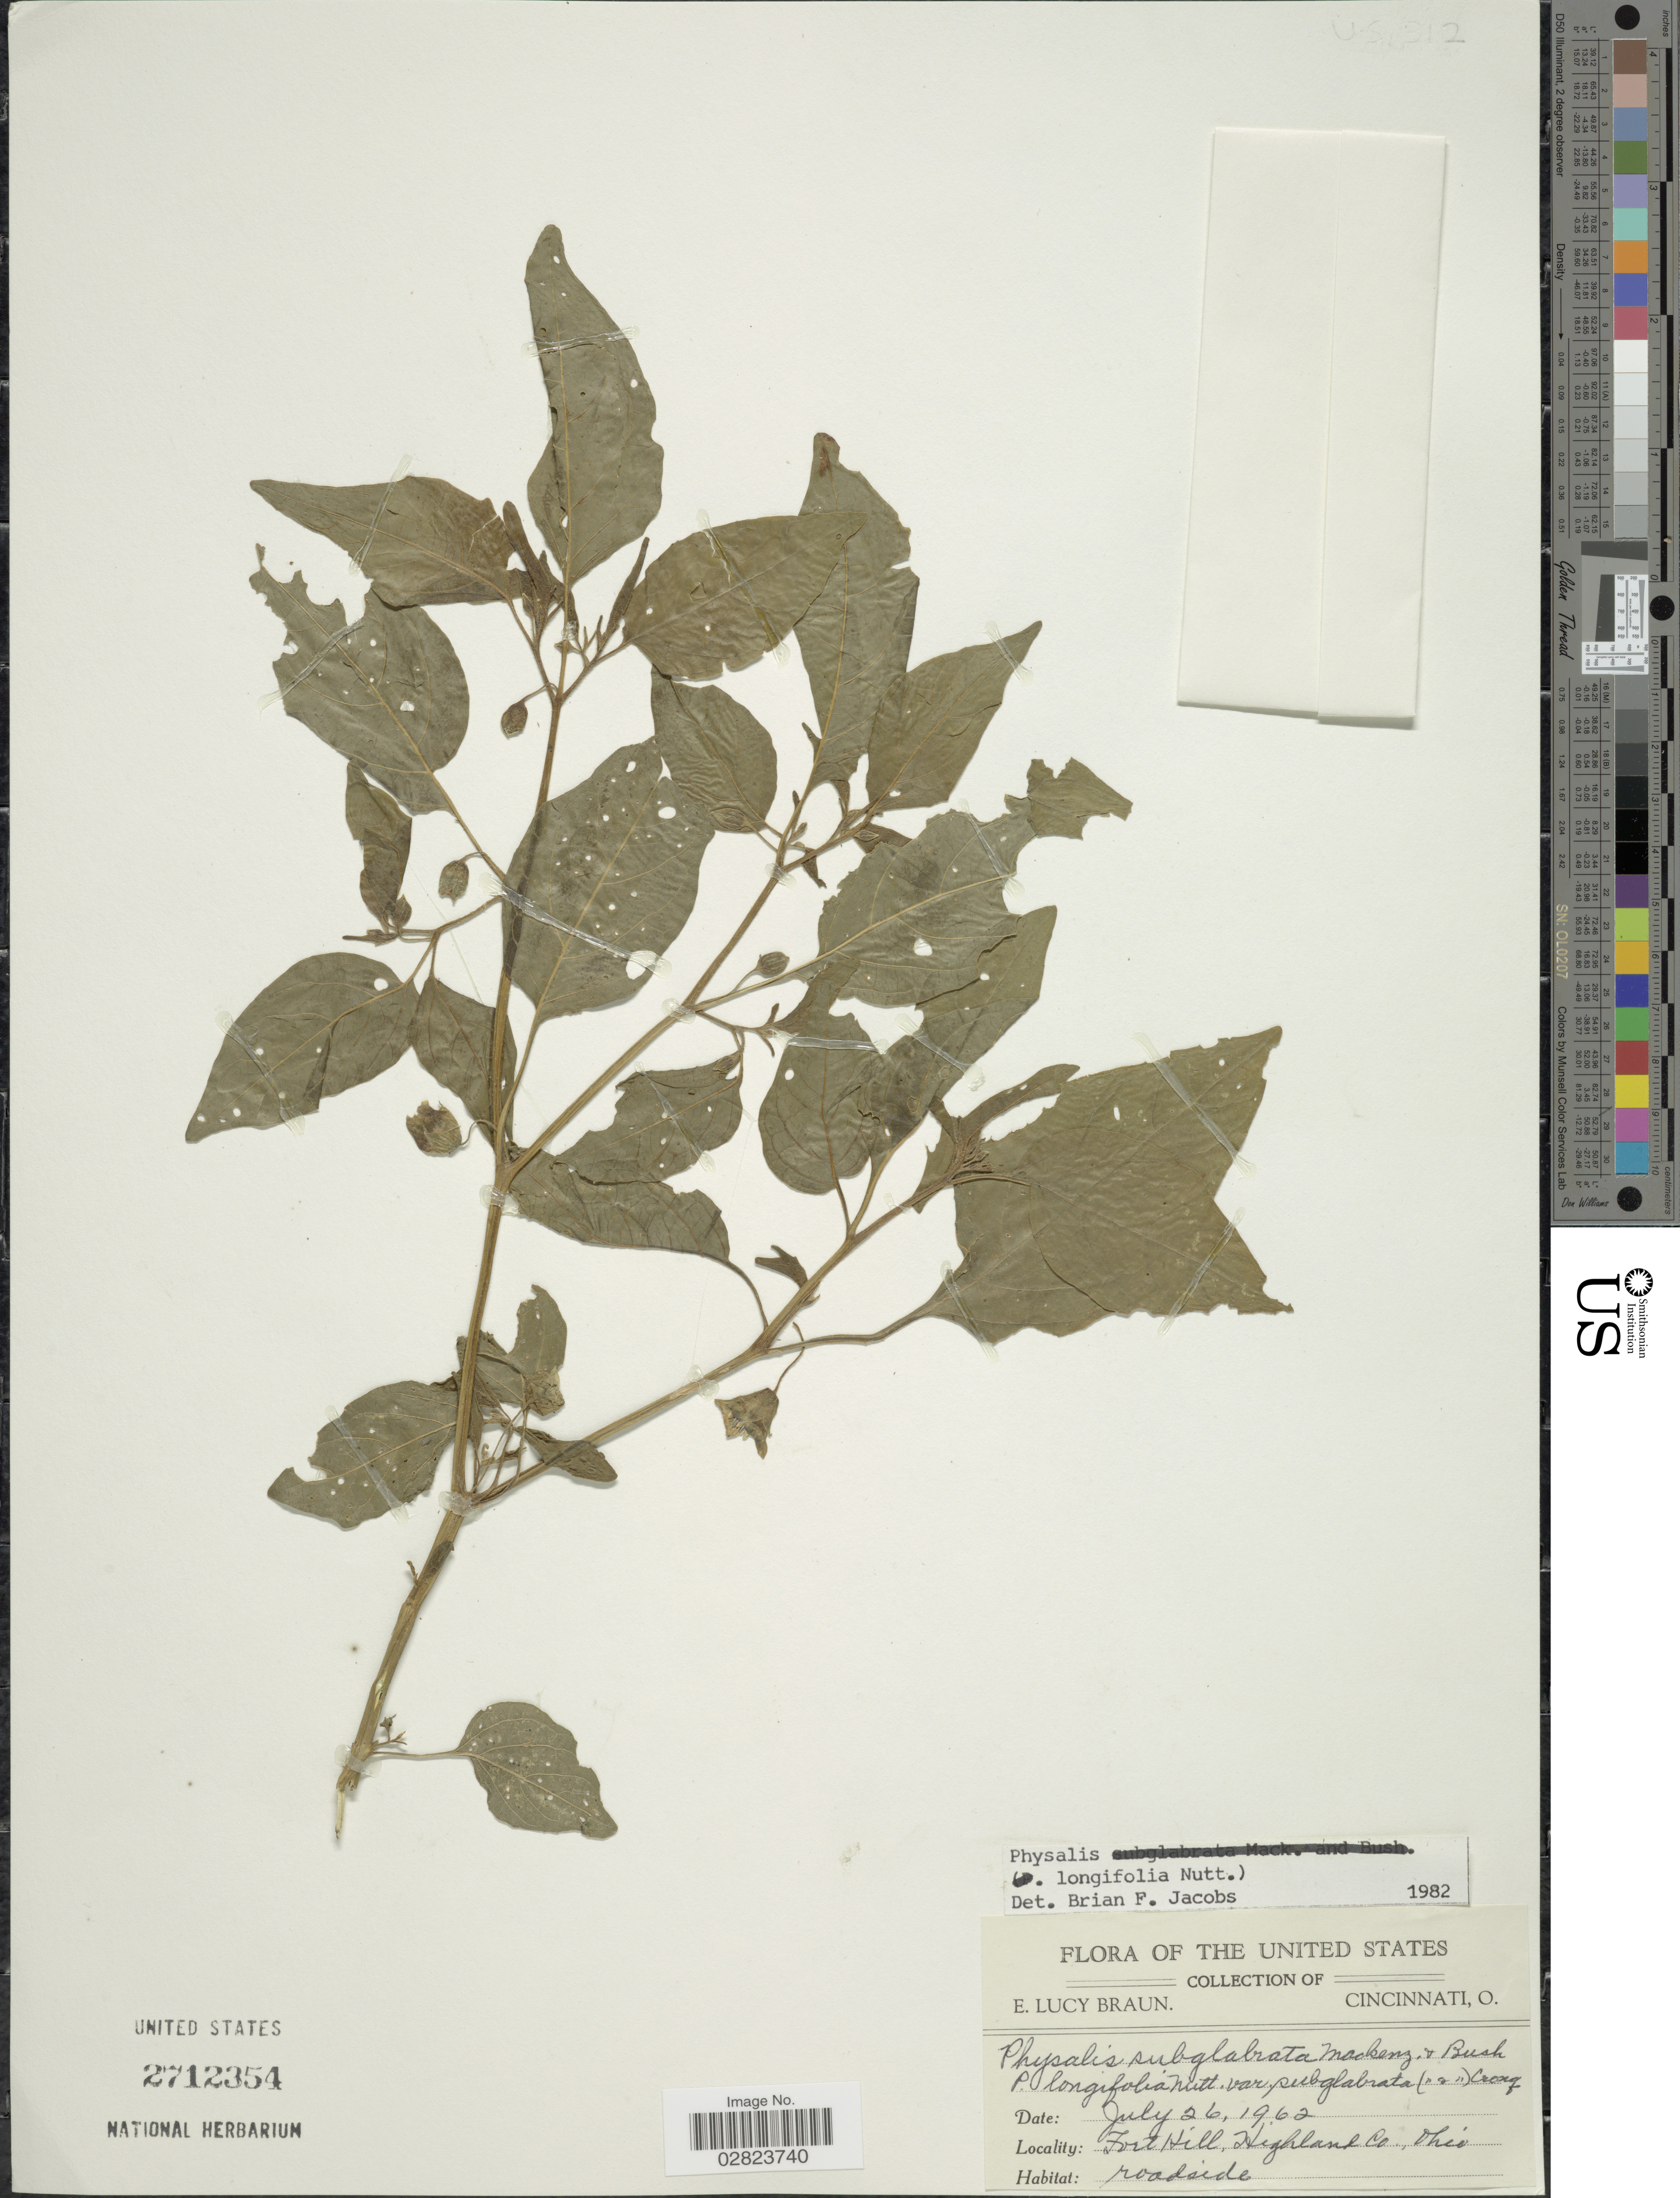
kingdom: Plantae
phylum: Tracheophyta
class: Magnoliopsida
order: Solanales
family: Solanaceae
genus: Physalis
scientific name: Physalis longifolia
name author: Nutt.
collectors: E. L. Braun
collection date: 1962-07-26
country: United States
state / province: Ohio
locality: Fort Hill, Highland Co.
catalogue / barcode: US 2712354